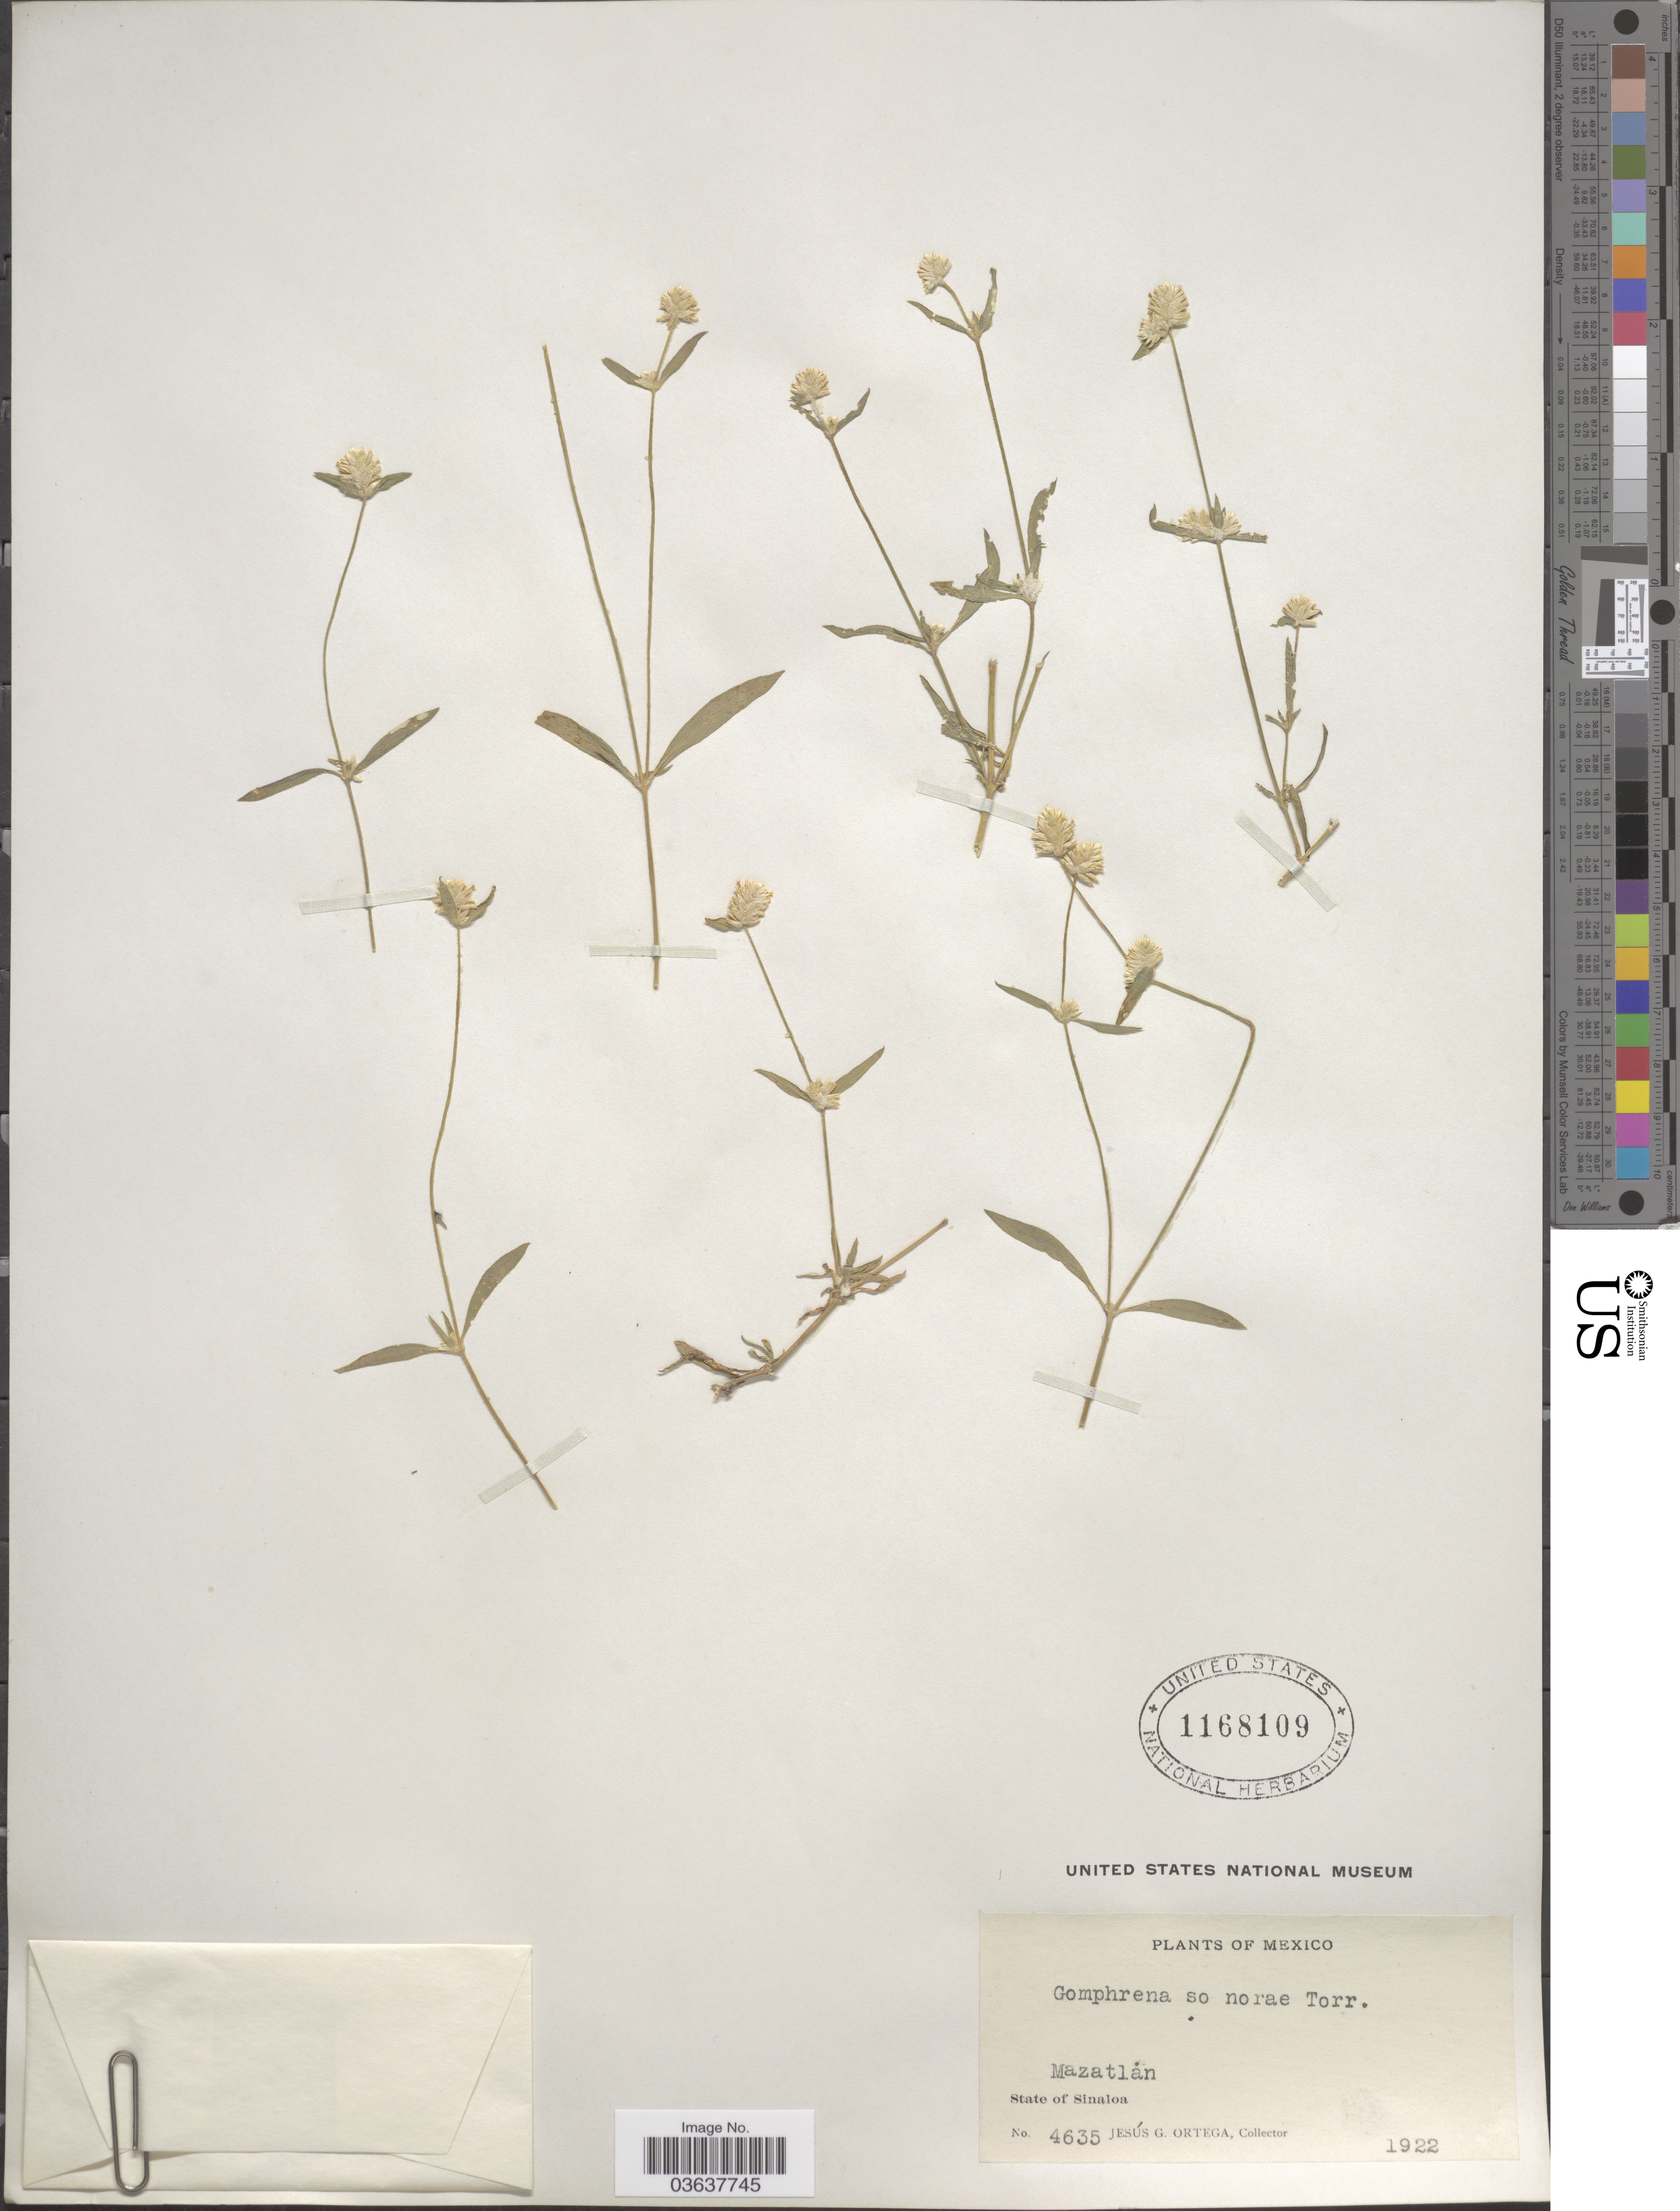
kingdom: Plantae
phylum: Tracheophyta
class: Magnoliopsida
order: Caryophyllales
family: Amaranthaceae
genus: Gomphrena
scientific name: Gomphrena sonorae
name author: Torr. in Emory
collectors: J. Ortega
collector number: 4635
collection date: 1922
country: Mexico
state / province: Sinaloa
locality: Mazatlán.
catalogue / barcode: US 1168109